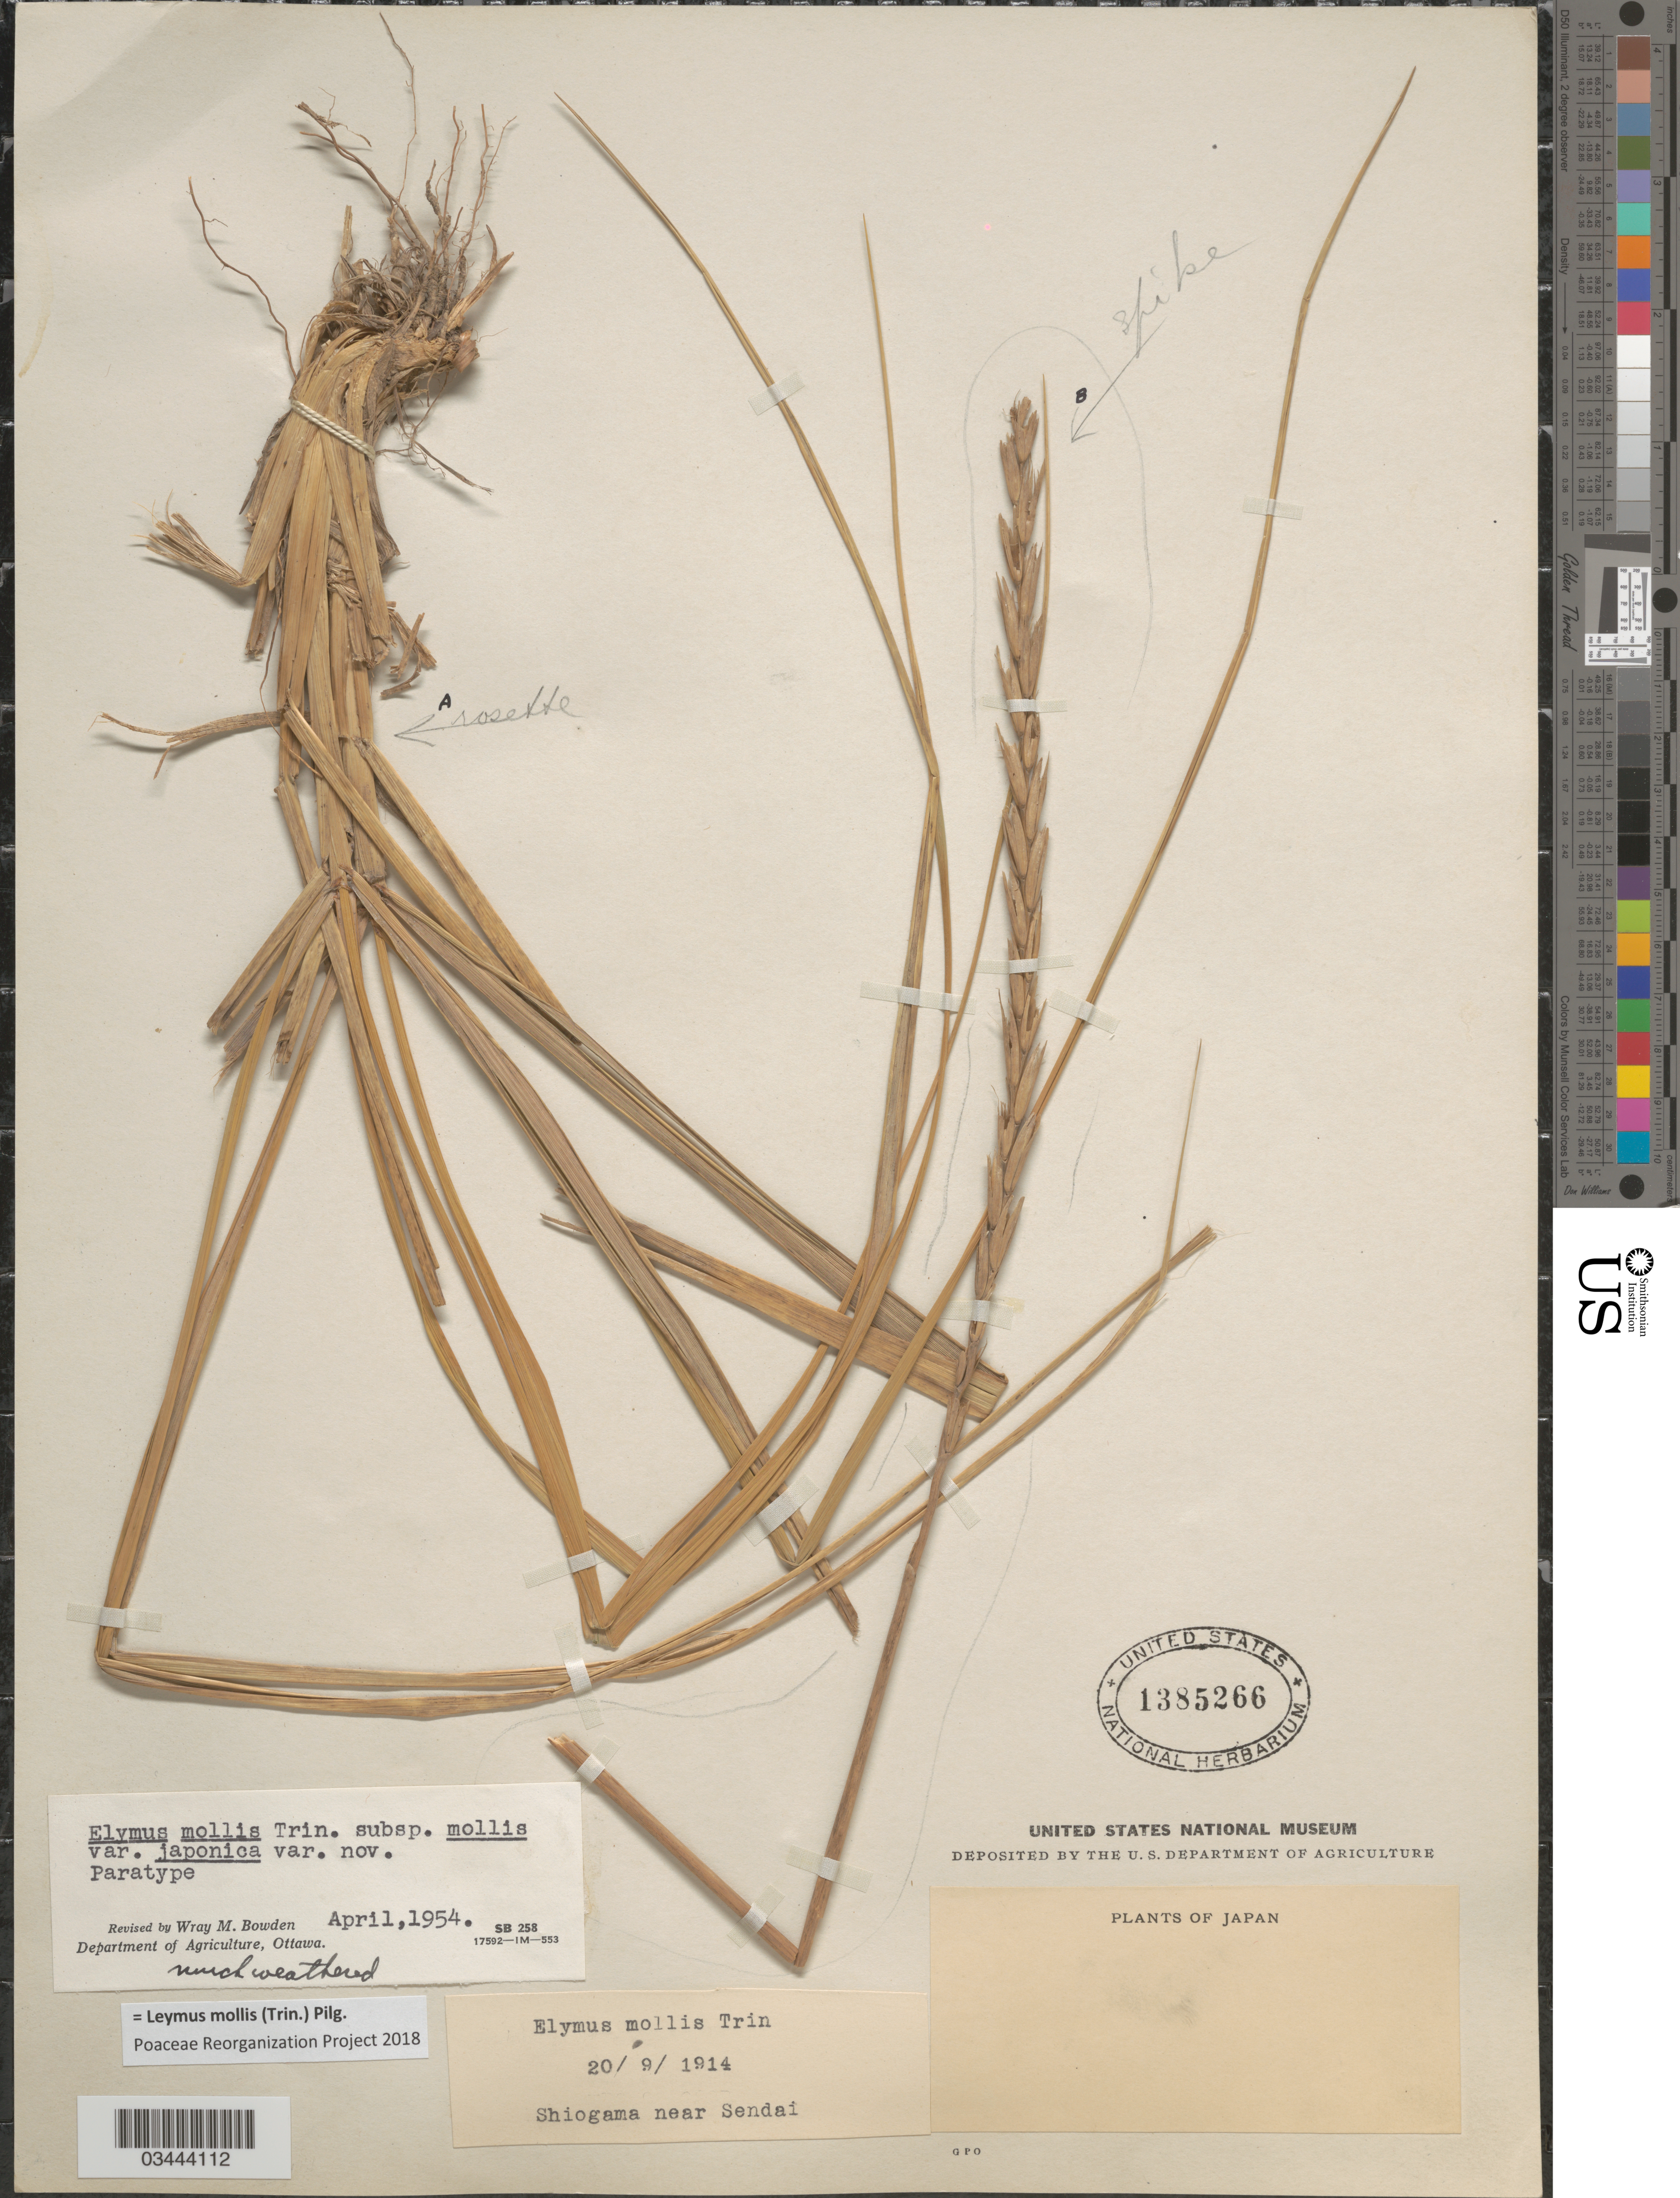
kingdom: Plantae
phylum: Tracheophyta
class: Liliopsida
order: Poales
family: Poaceae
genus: Leymus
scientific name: Leymus mollis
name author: (Trin.) Pilg.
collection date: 1914-09-20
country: Japan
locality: Shiogama near Sendai.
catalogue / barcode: US 1385266